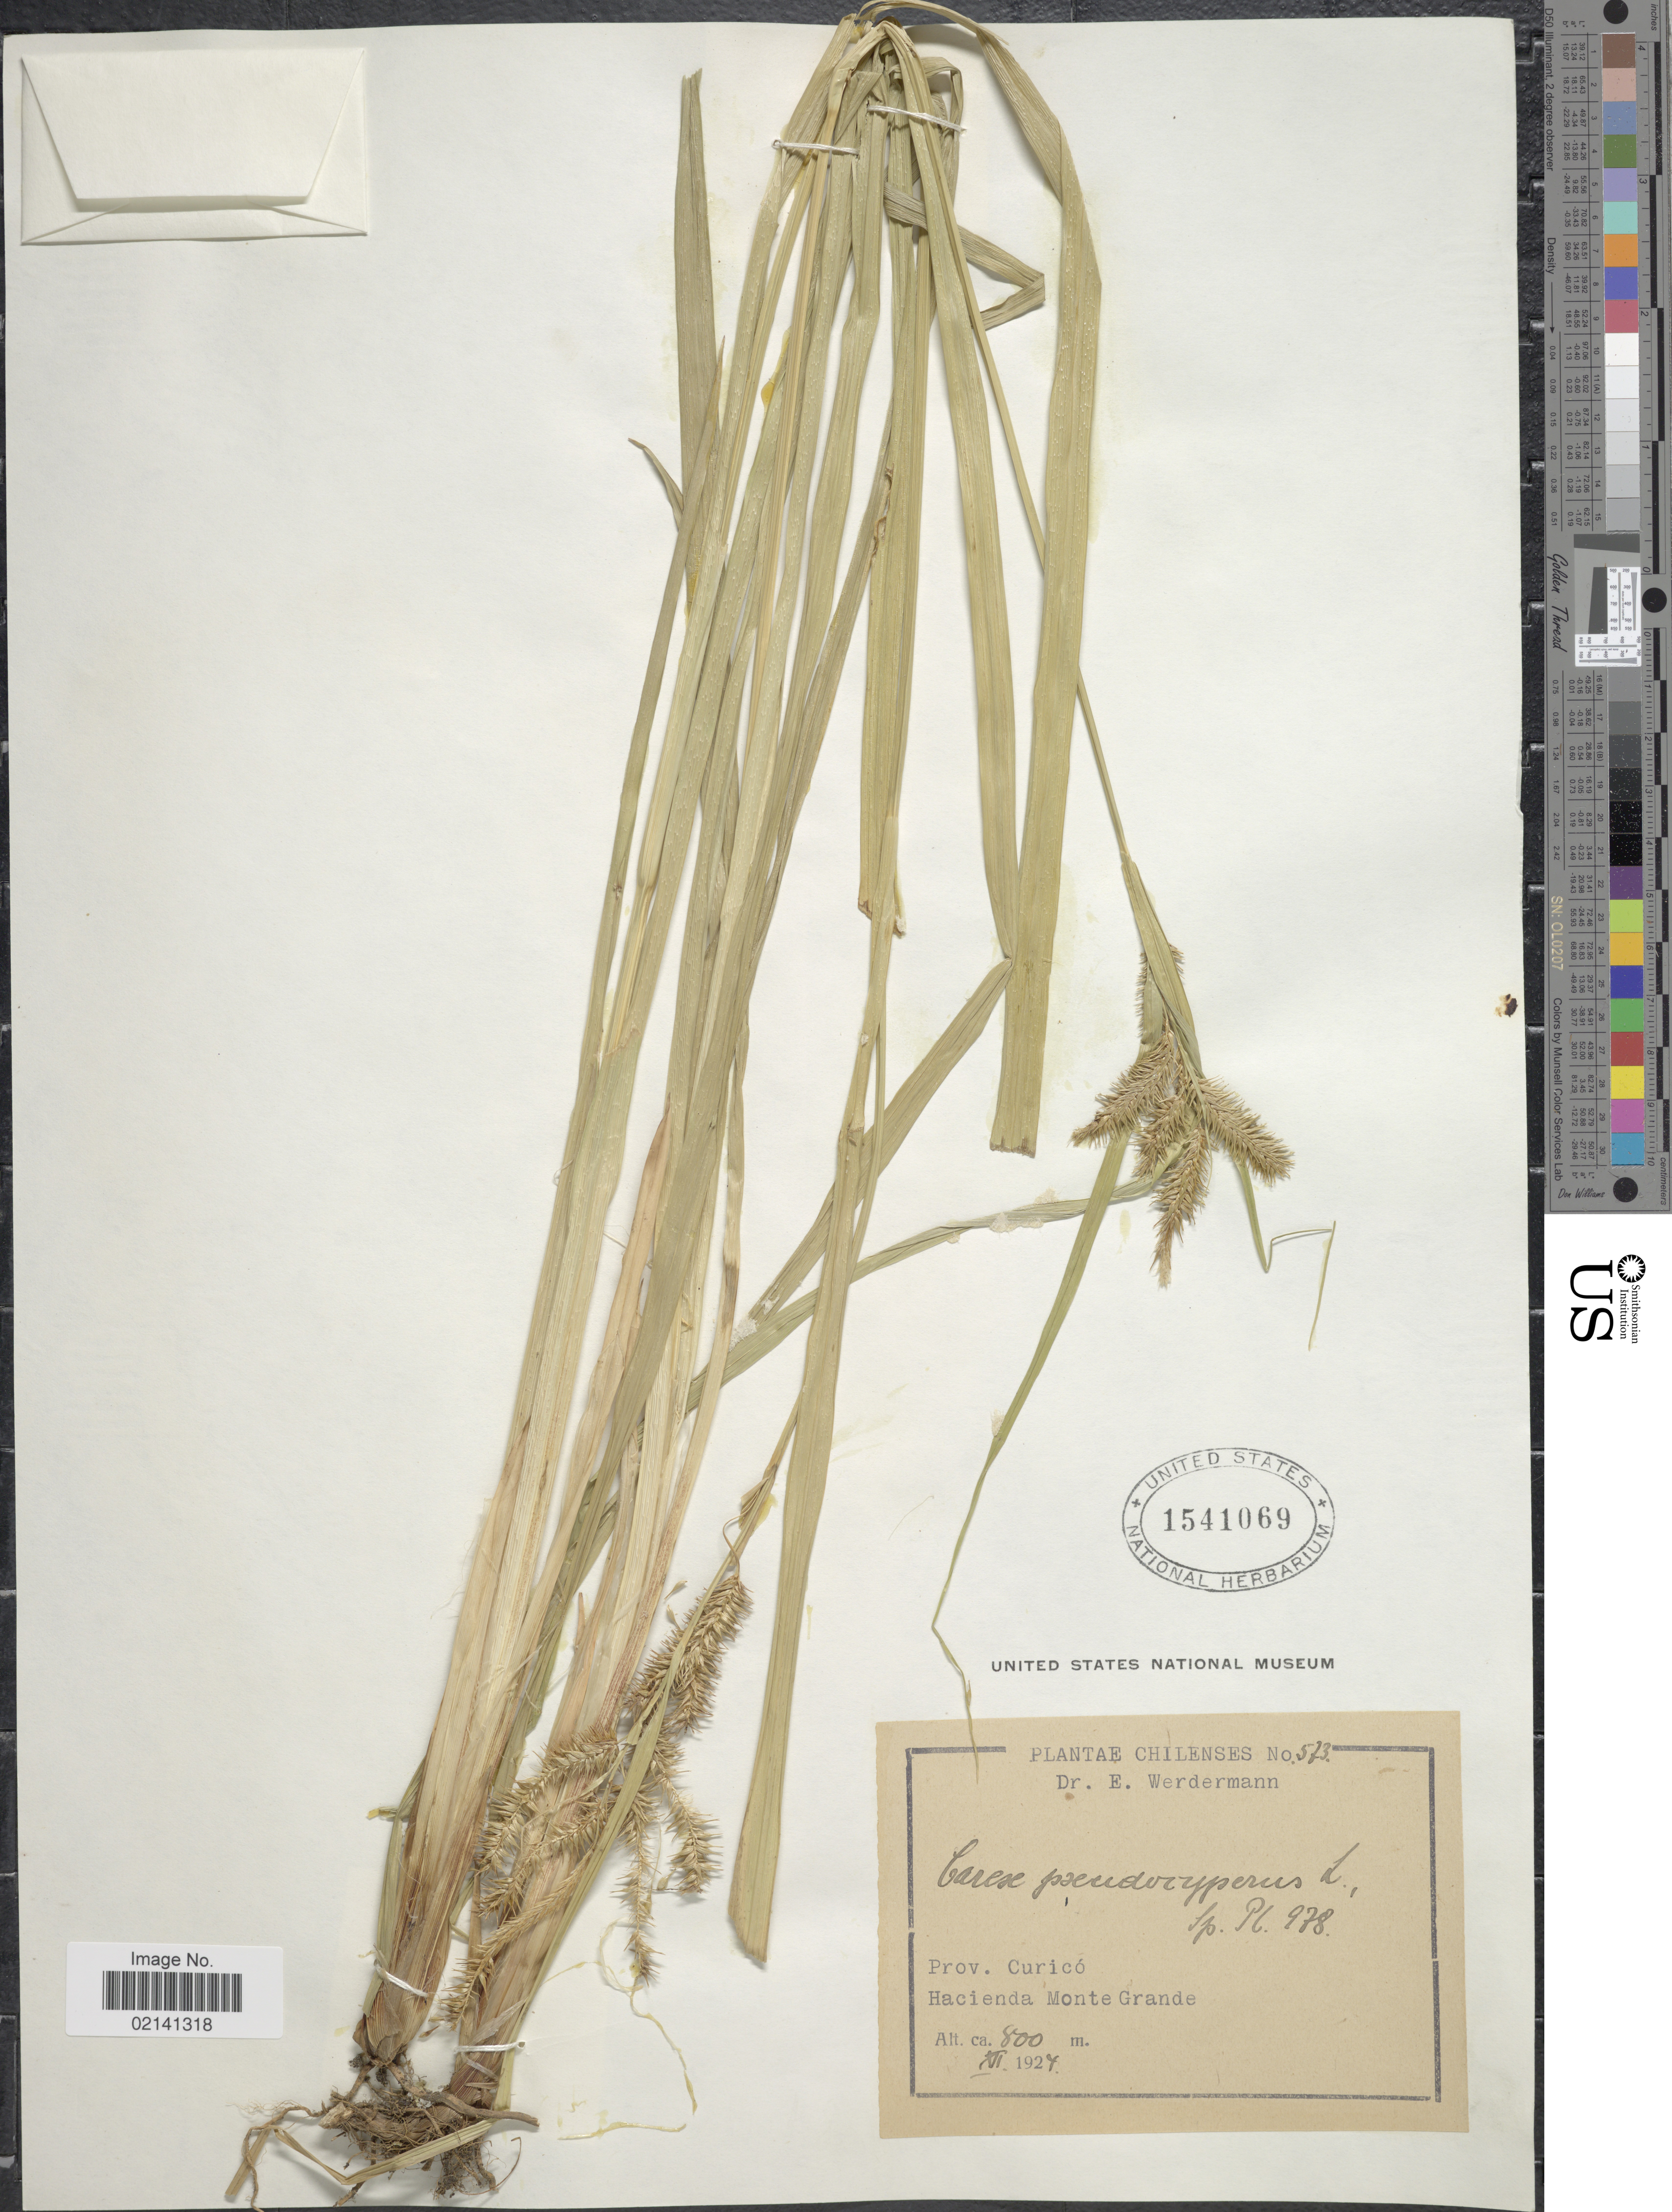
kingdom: Plantae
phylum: Tracheophyta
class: Liliopsida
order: Poales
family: Cyperaceae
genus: Carex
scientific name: Carex excelsa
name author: Poepp. ex Kunth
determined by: Jiménez-Mejías, P.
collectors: E. Werdermann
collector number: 573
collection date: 1927-06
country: Chile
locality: Prov. Curico, Hacienda Monte Grande.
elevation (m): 800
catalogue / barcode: US 1541069